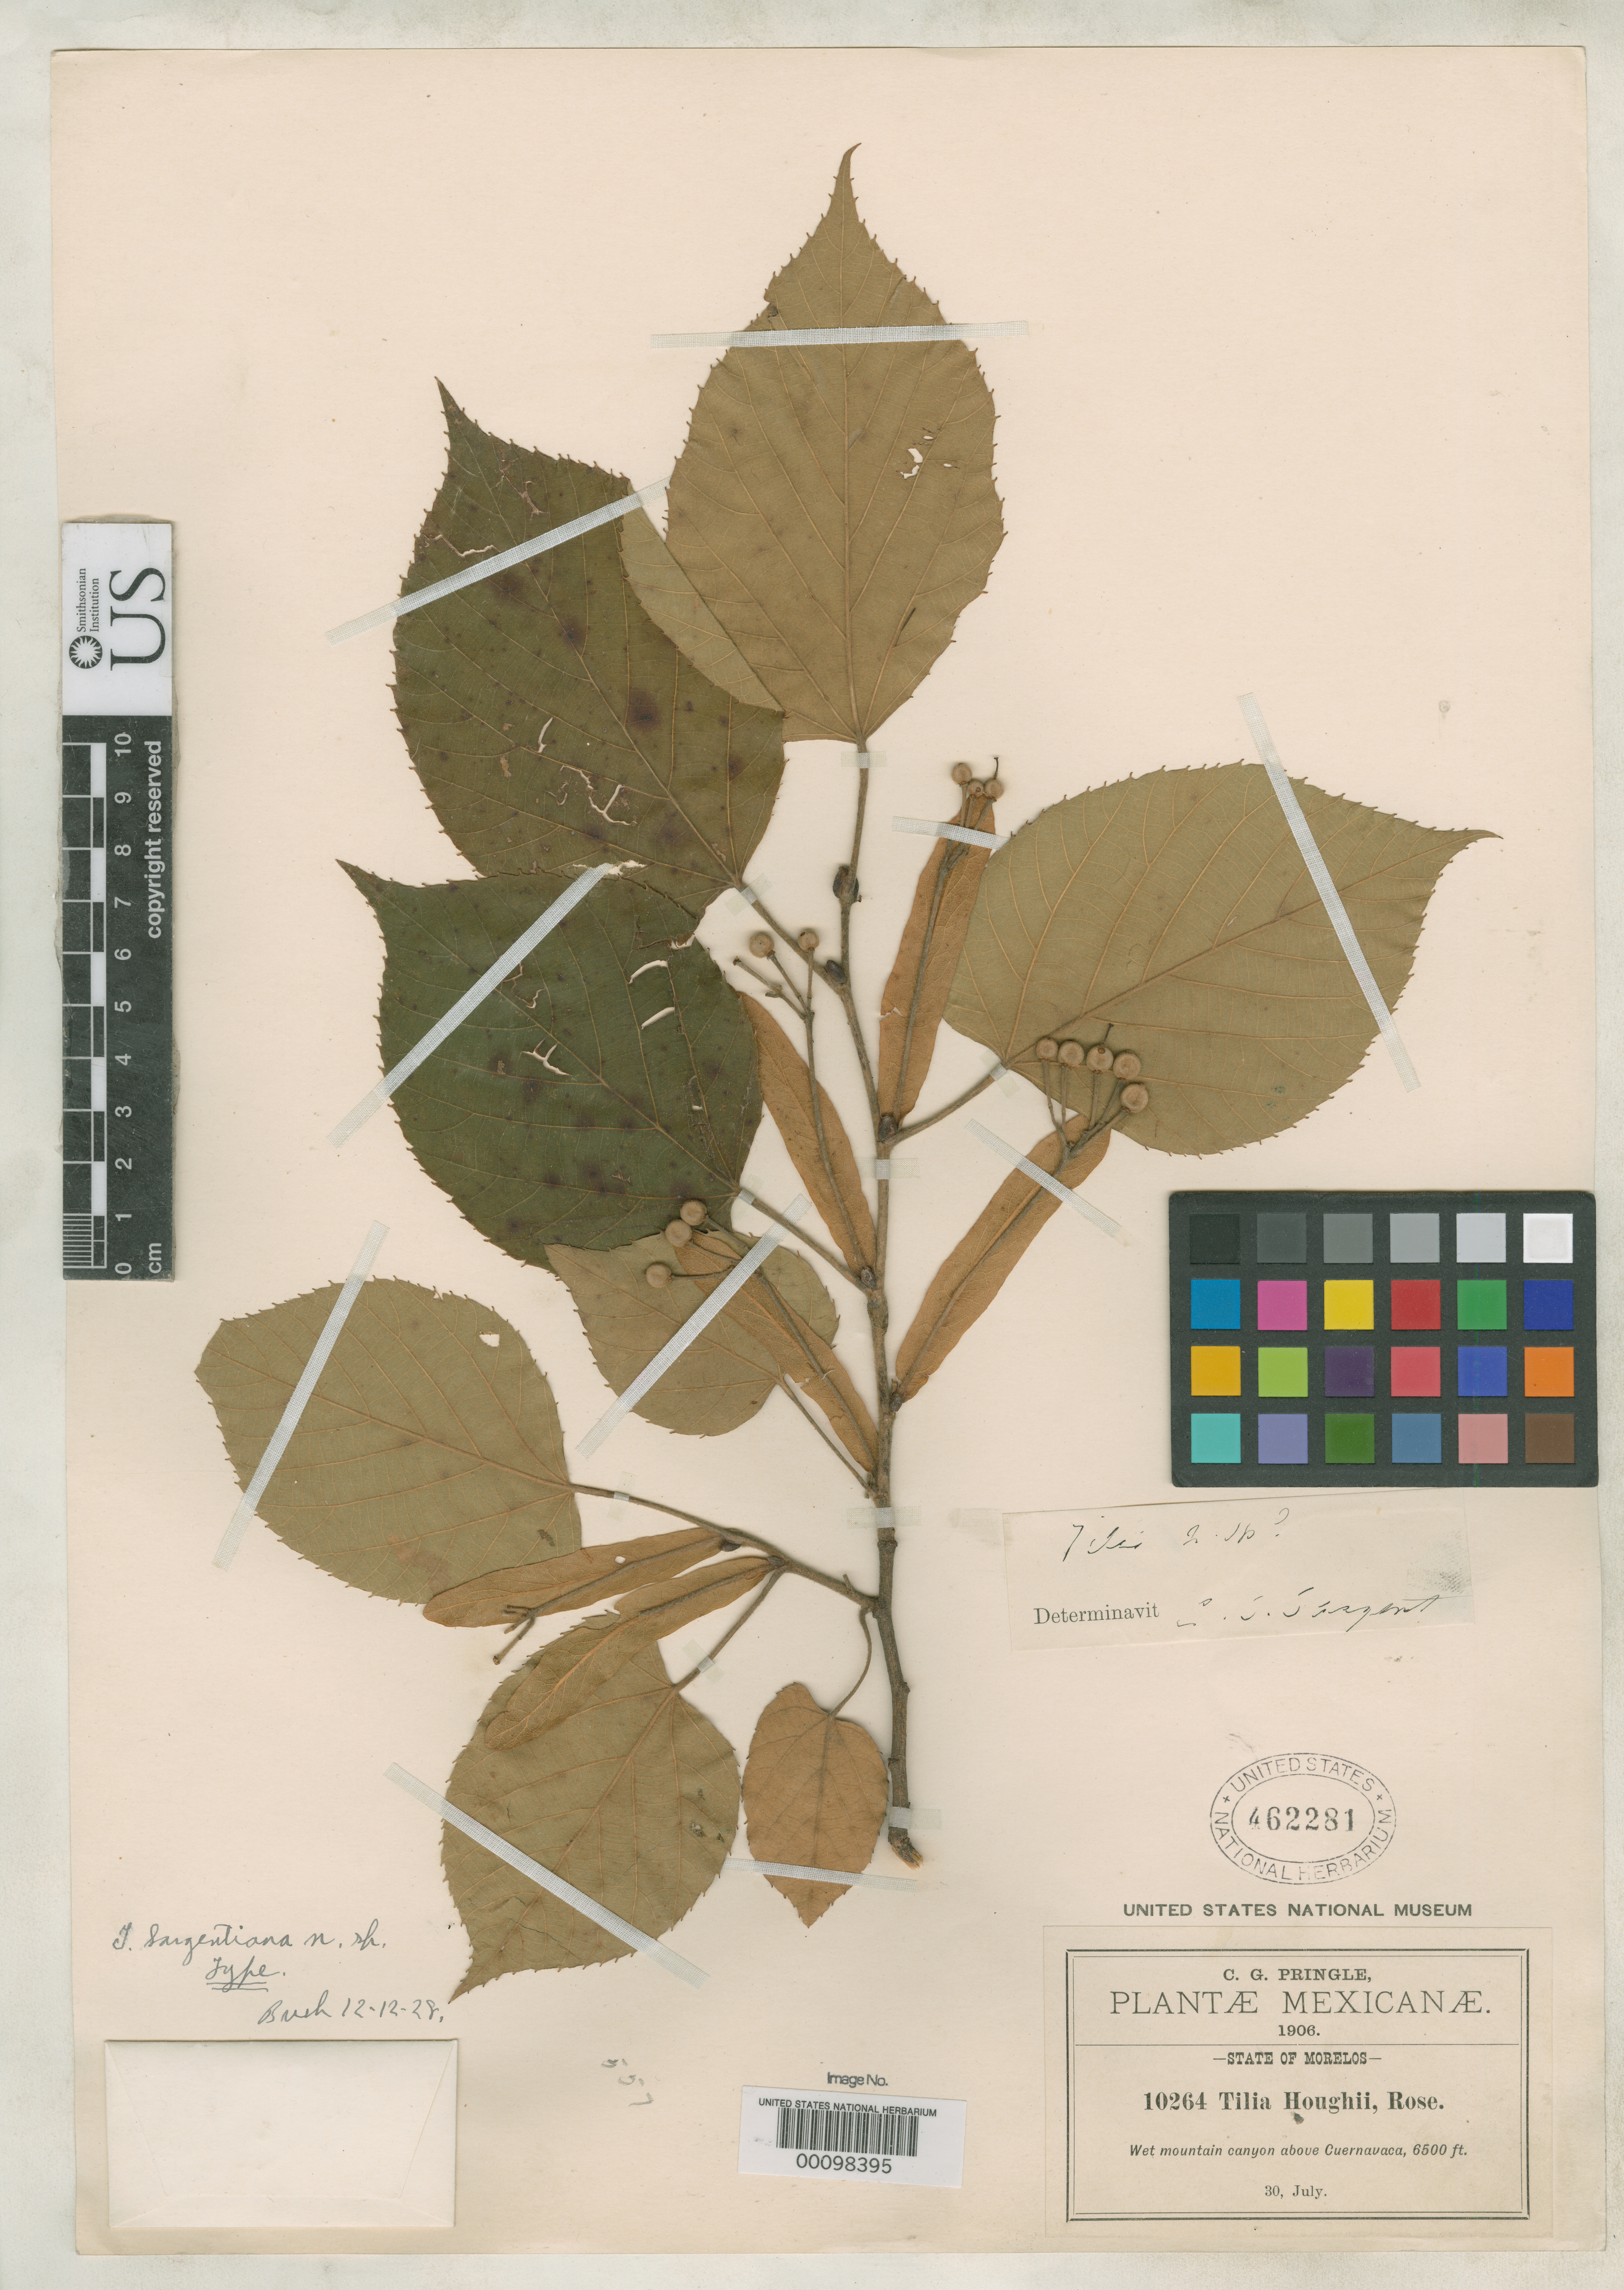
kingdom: Plantae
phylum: Tracheophyta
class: Magnoliopsida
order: Malvales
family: Malvaceae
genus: Tilia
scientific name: Tilia sargentiana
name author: Bush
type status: Holotype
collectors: C. G. Pringle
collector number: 10264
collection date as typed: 30 Jul 1906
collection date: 1906-07-30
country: Mexico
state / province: Morelos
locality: Above Cuernavaca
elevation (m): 1981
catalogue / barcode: US 462281